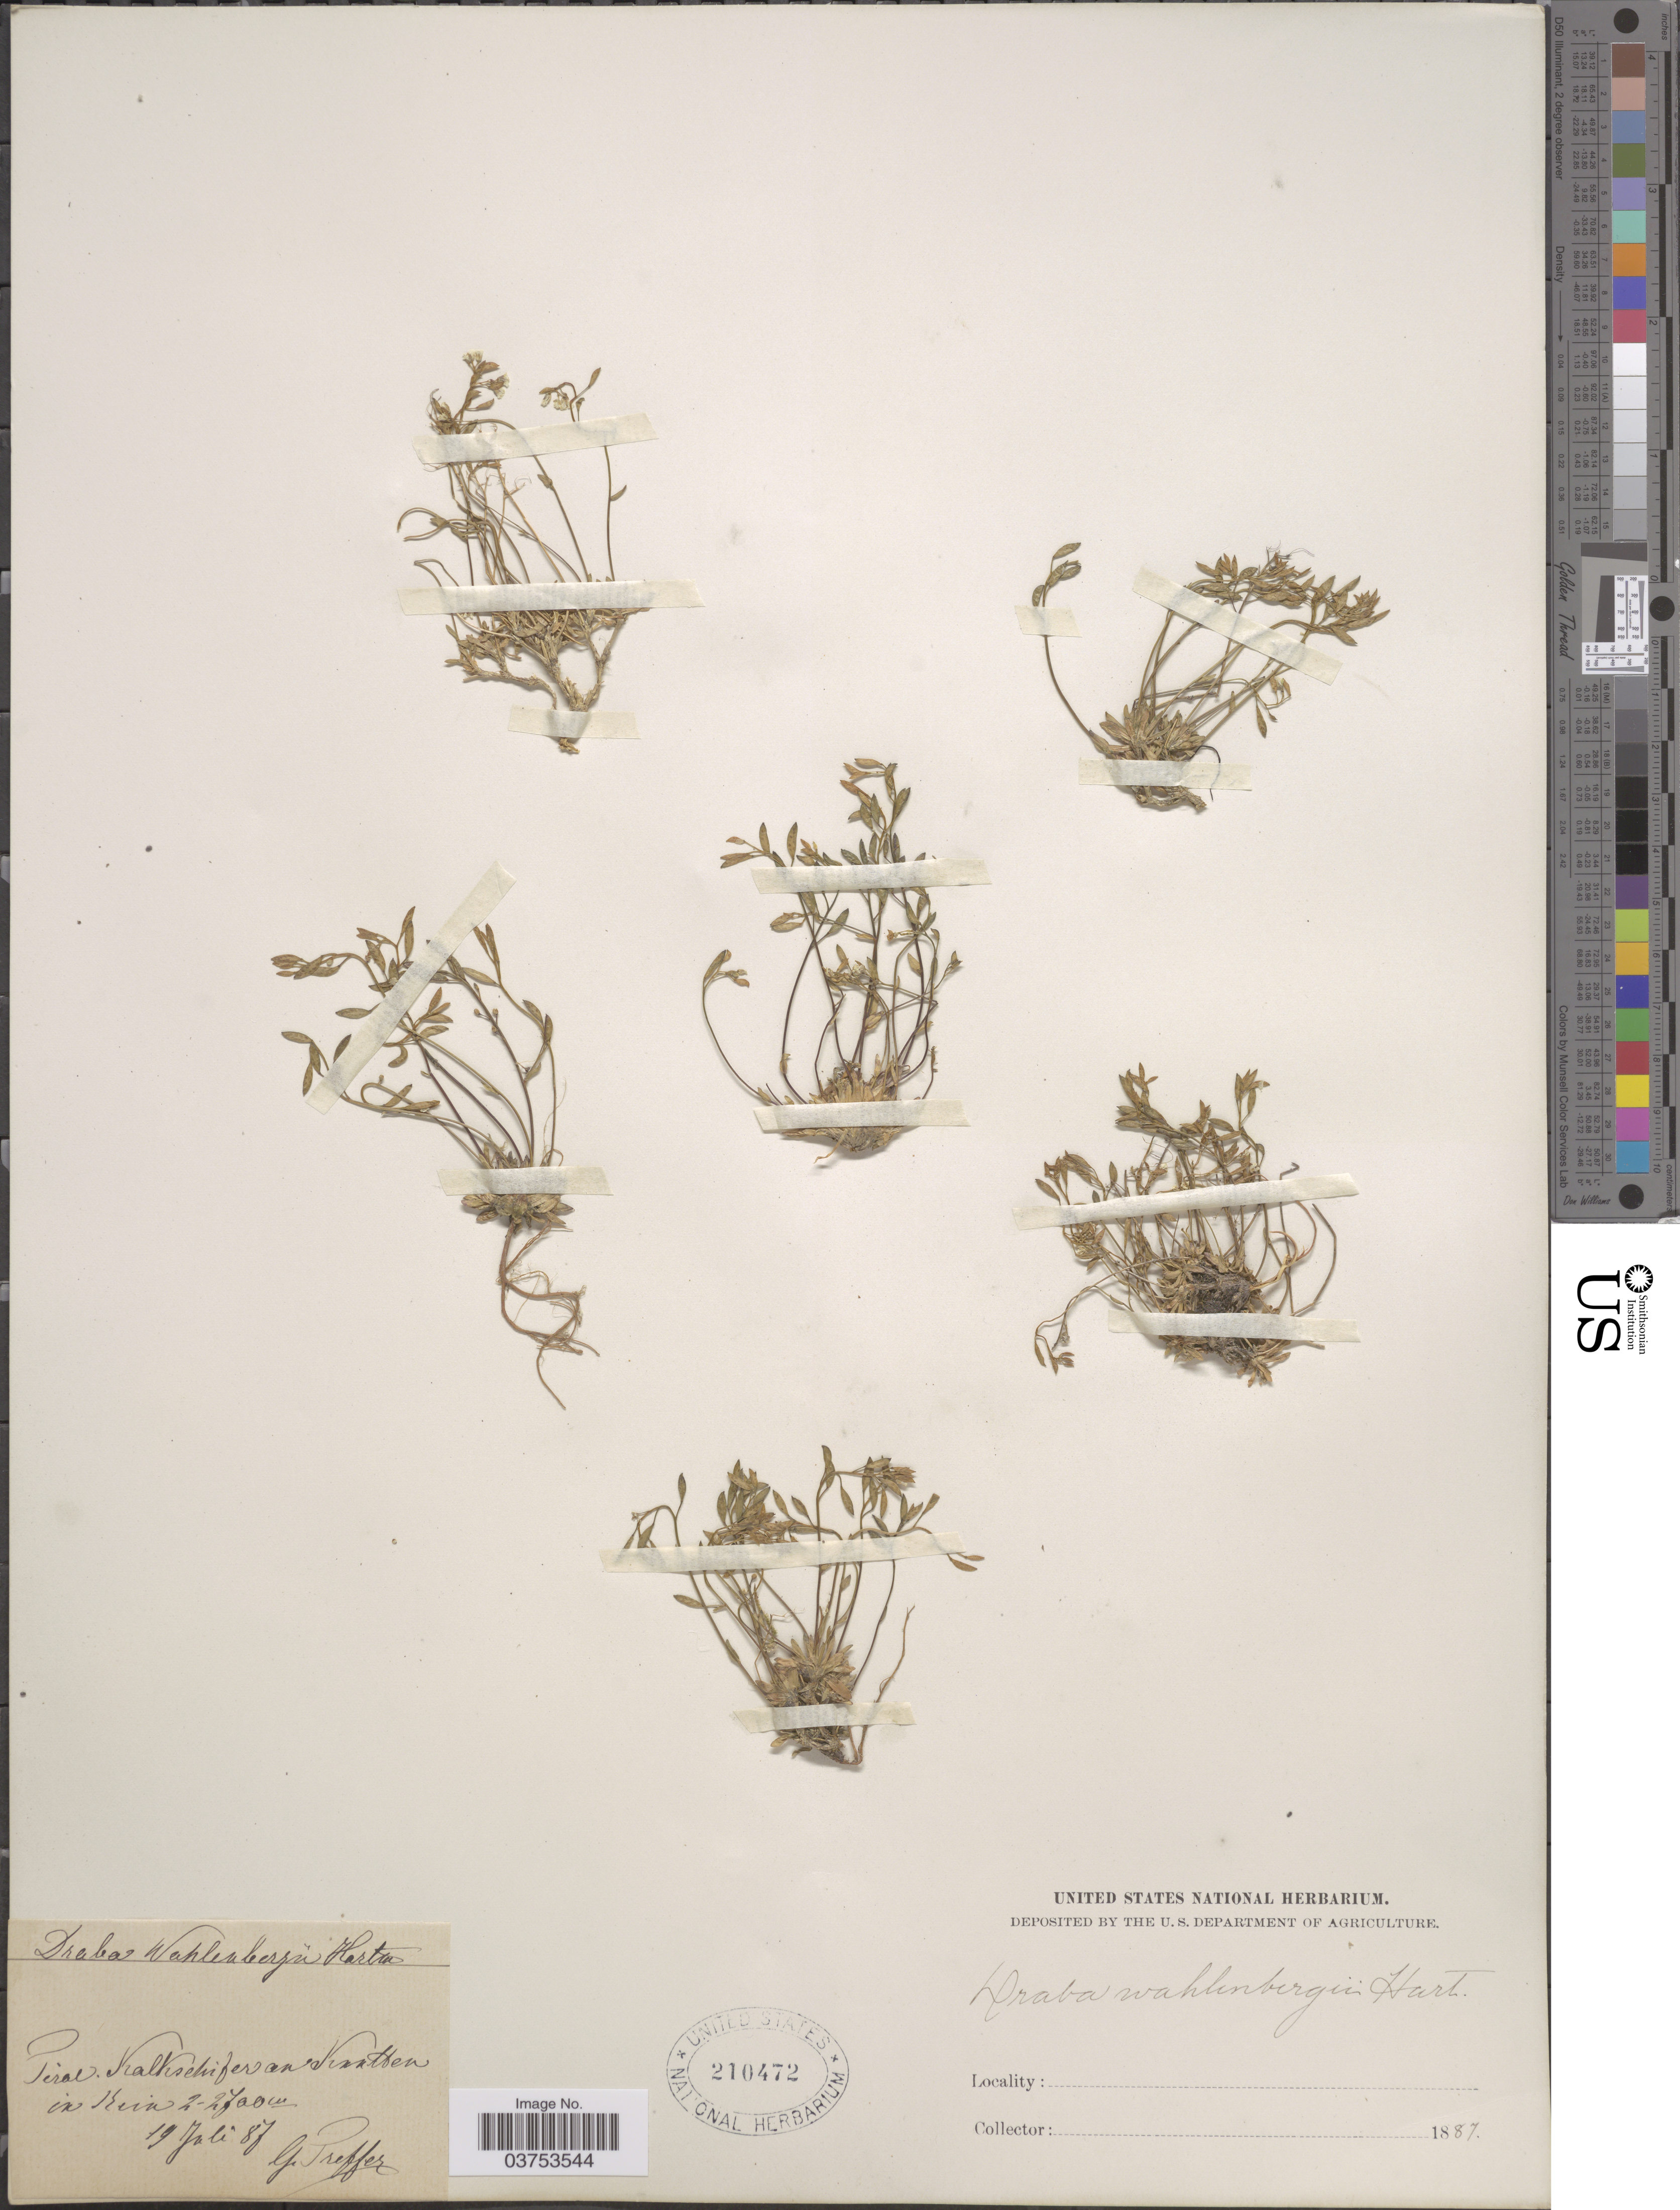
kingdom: Plantae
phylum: Tracheophyta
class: Magnoliopsida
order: Brassicales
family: Brassicaceae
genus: Draba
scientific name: Draba wahlenbergii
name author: Hartm.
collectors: G. Treffer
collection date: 1887-07-19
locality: Tirol. Kalkseuifer an Kartten in Rein. [interpreted]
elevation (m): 2000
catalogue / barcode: US 210472